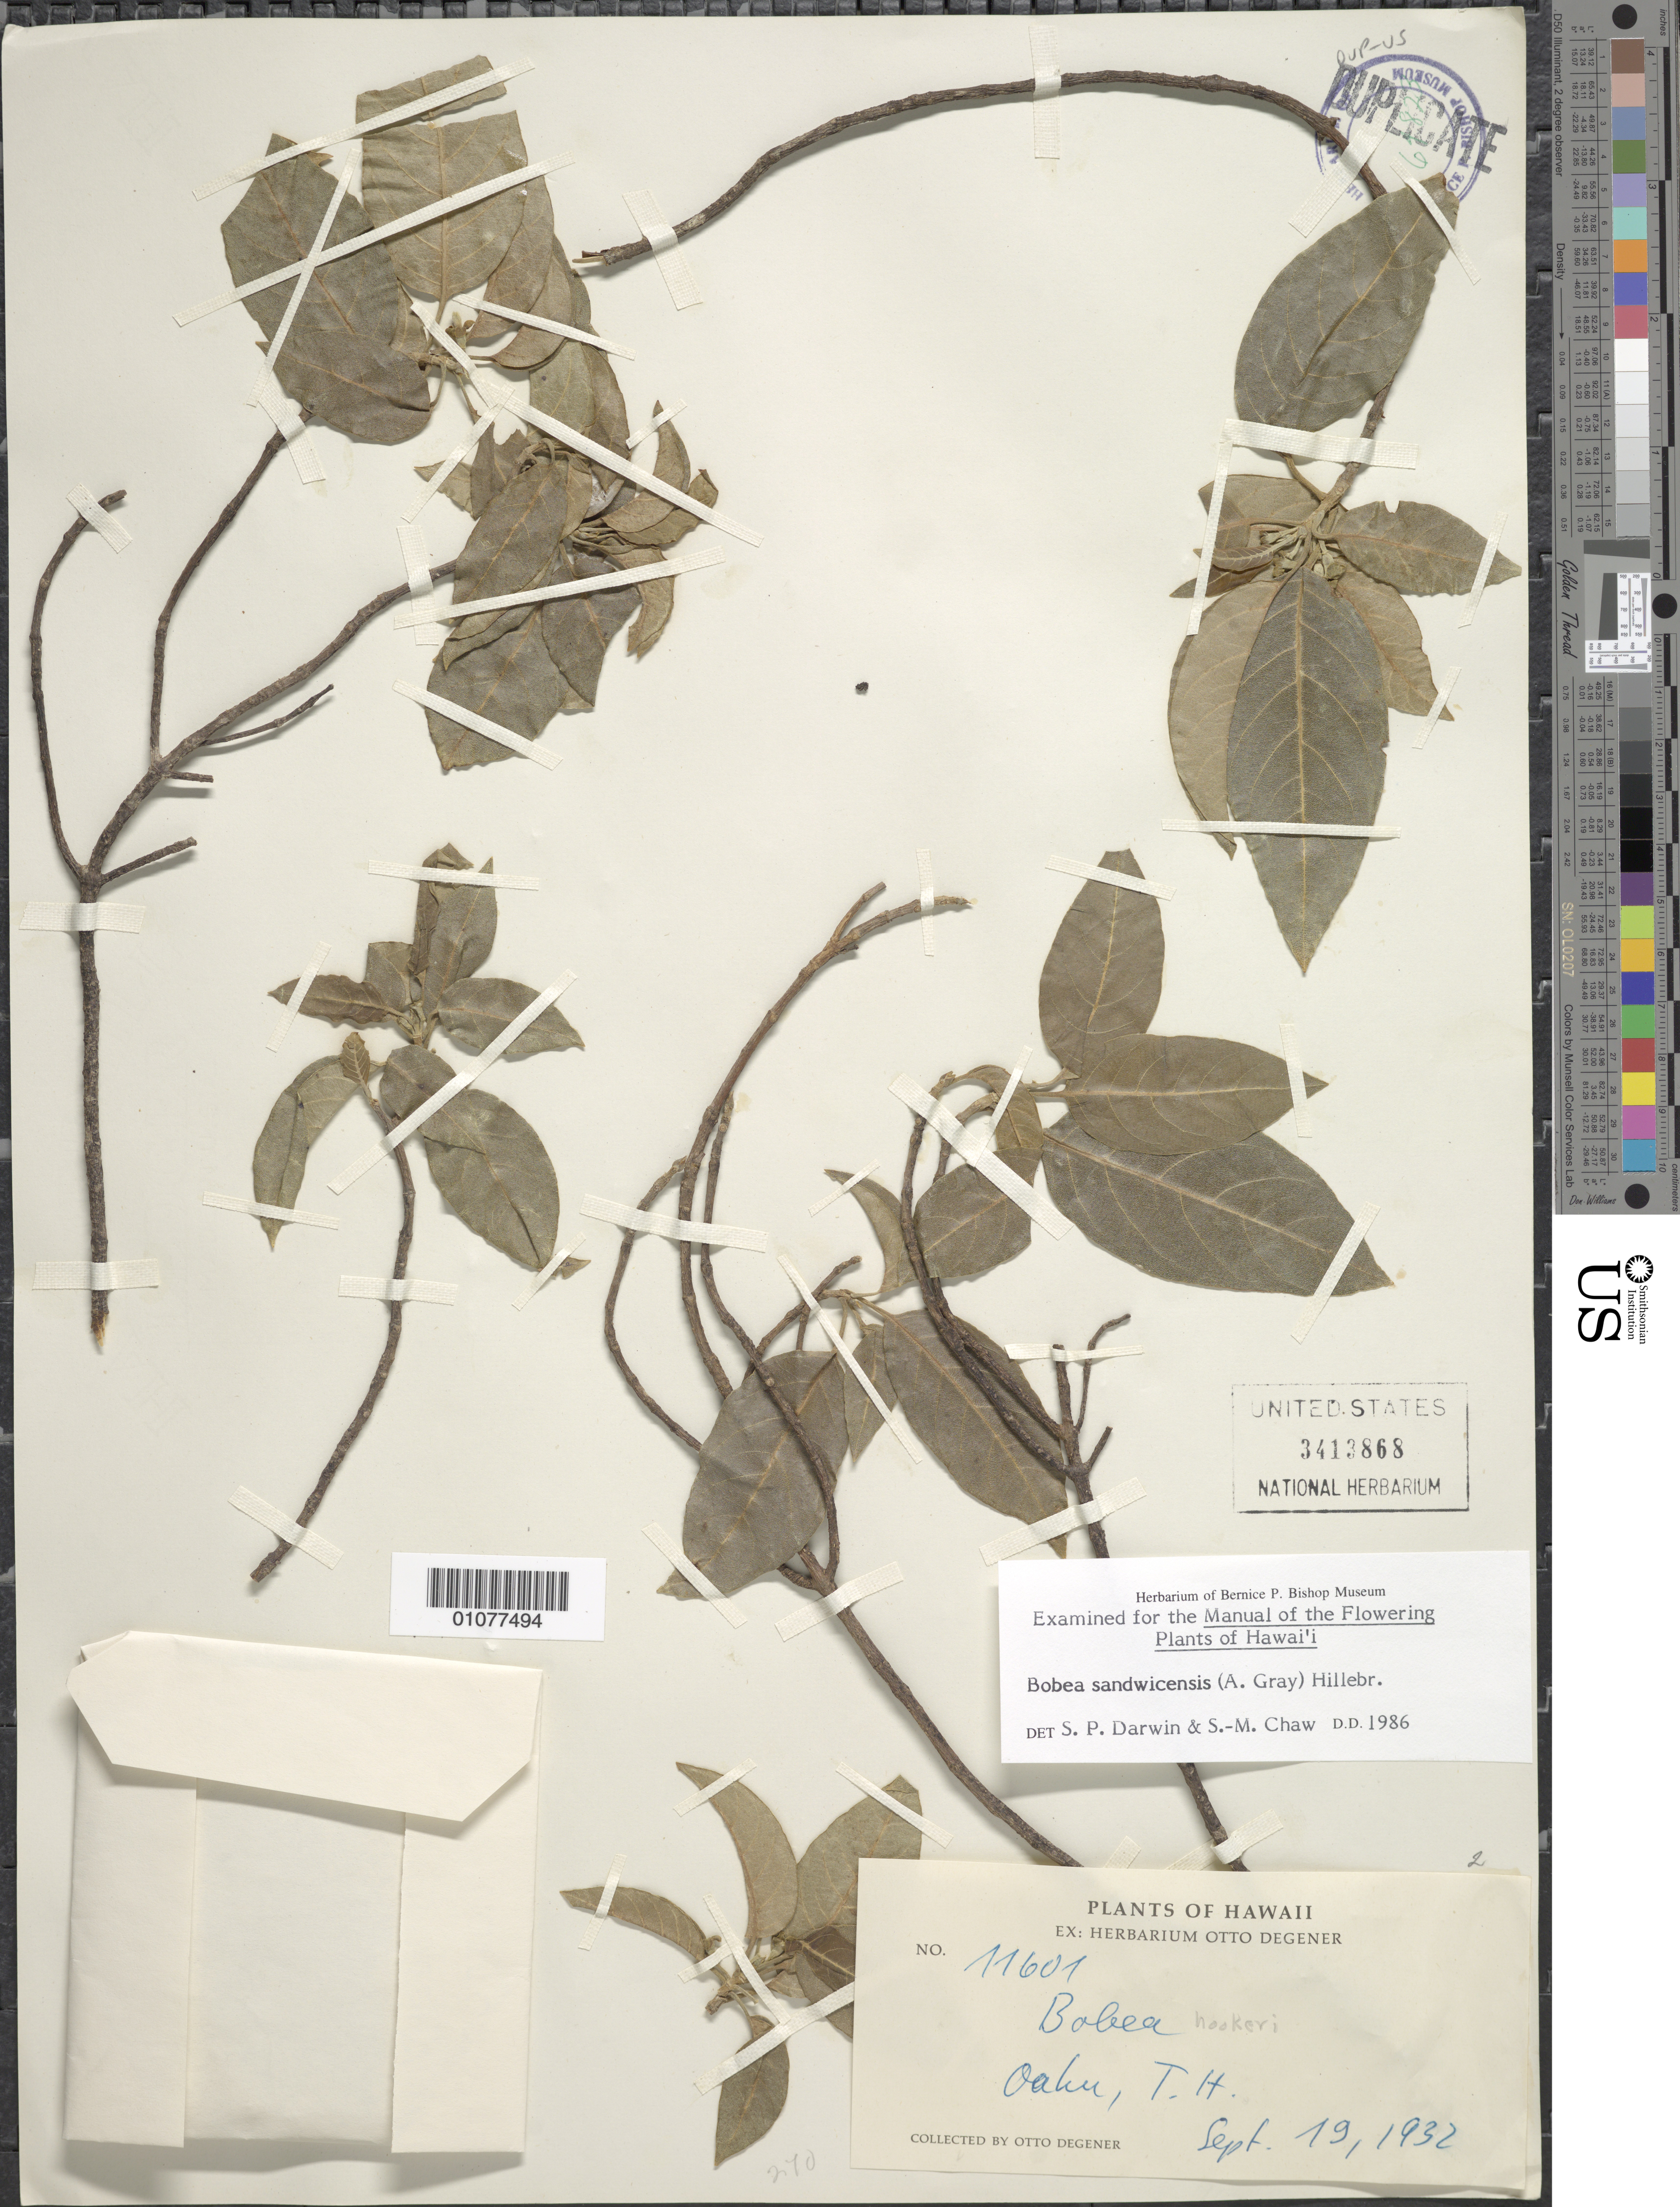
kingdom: Plantae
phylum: Tracheophyta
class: Magnoliopsida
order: Gentianales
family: Rubiaceae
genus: Bobea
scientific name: Bobea sandwicensis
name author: (A. Gray) Hillebr.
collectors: O. Degener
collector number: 11601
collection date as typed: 19 Sep 1932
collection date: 1932-09-19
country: United States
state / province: Hawaii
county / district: Honolulu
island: Oahu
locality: "T.H."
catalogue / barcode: US 3413868